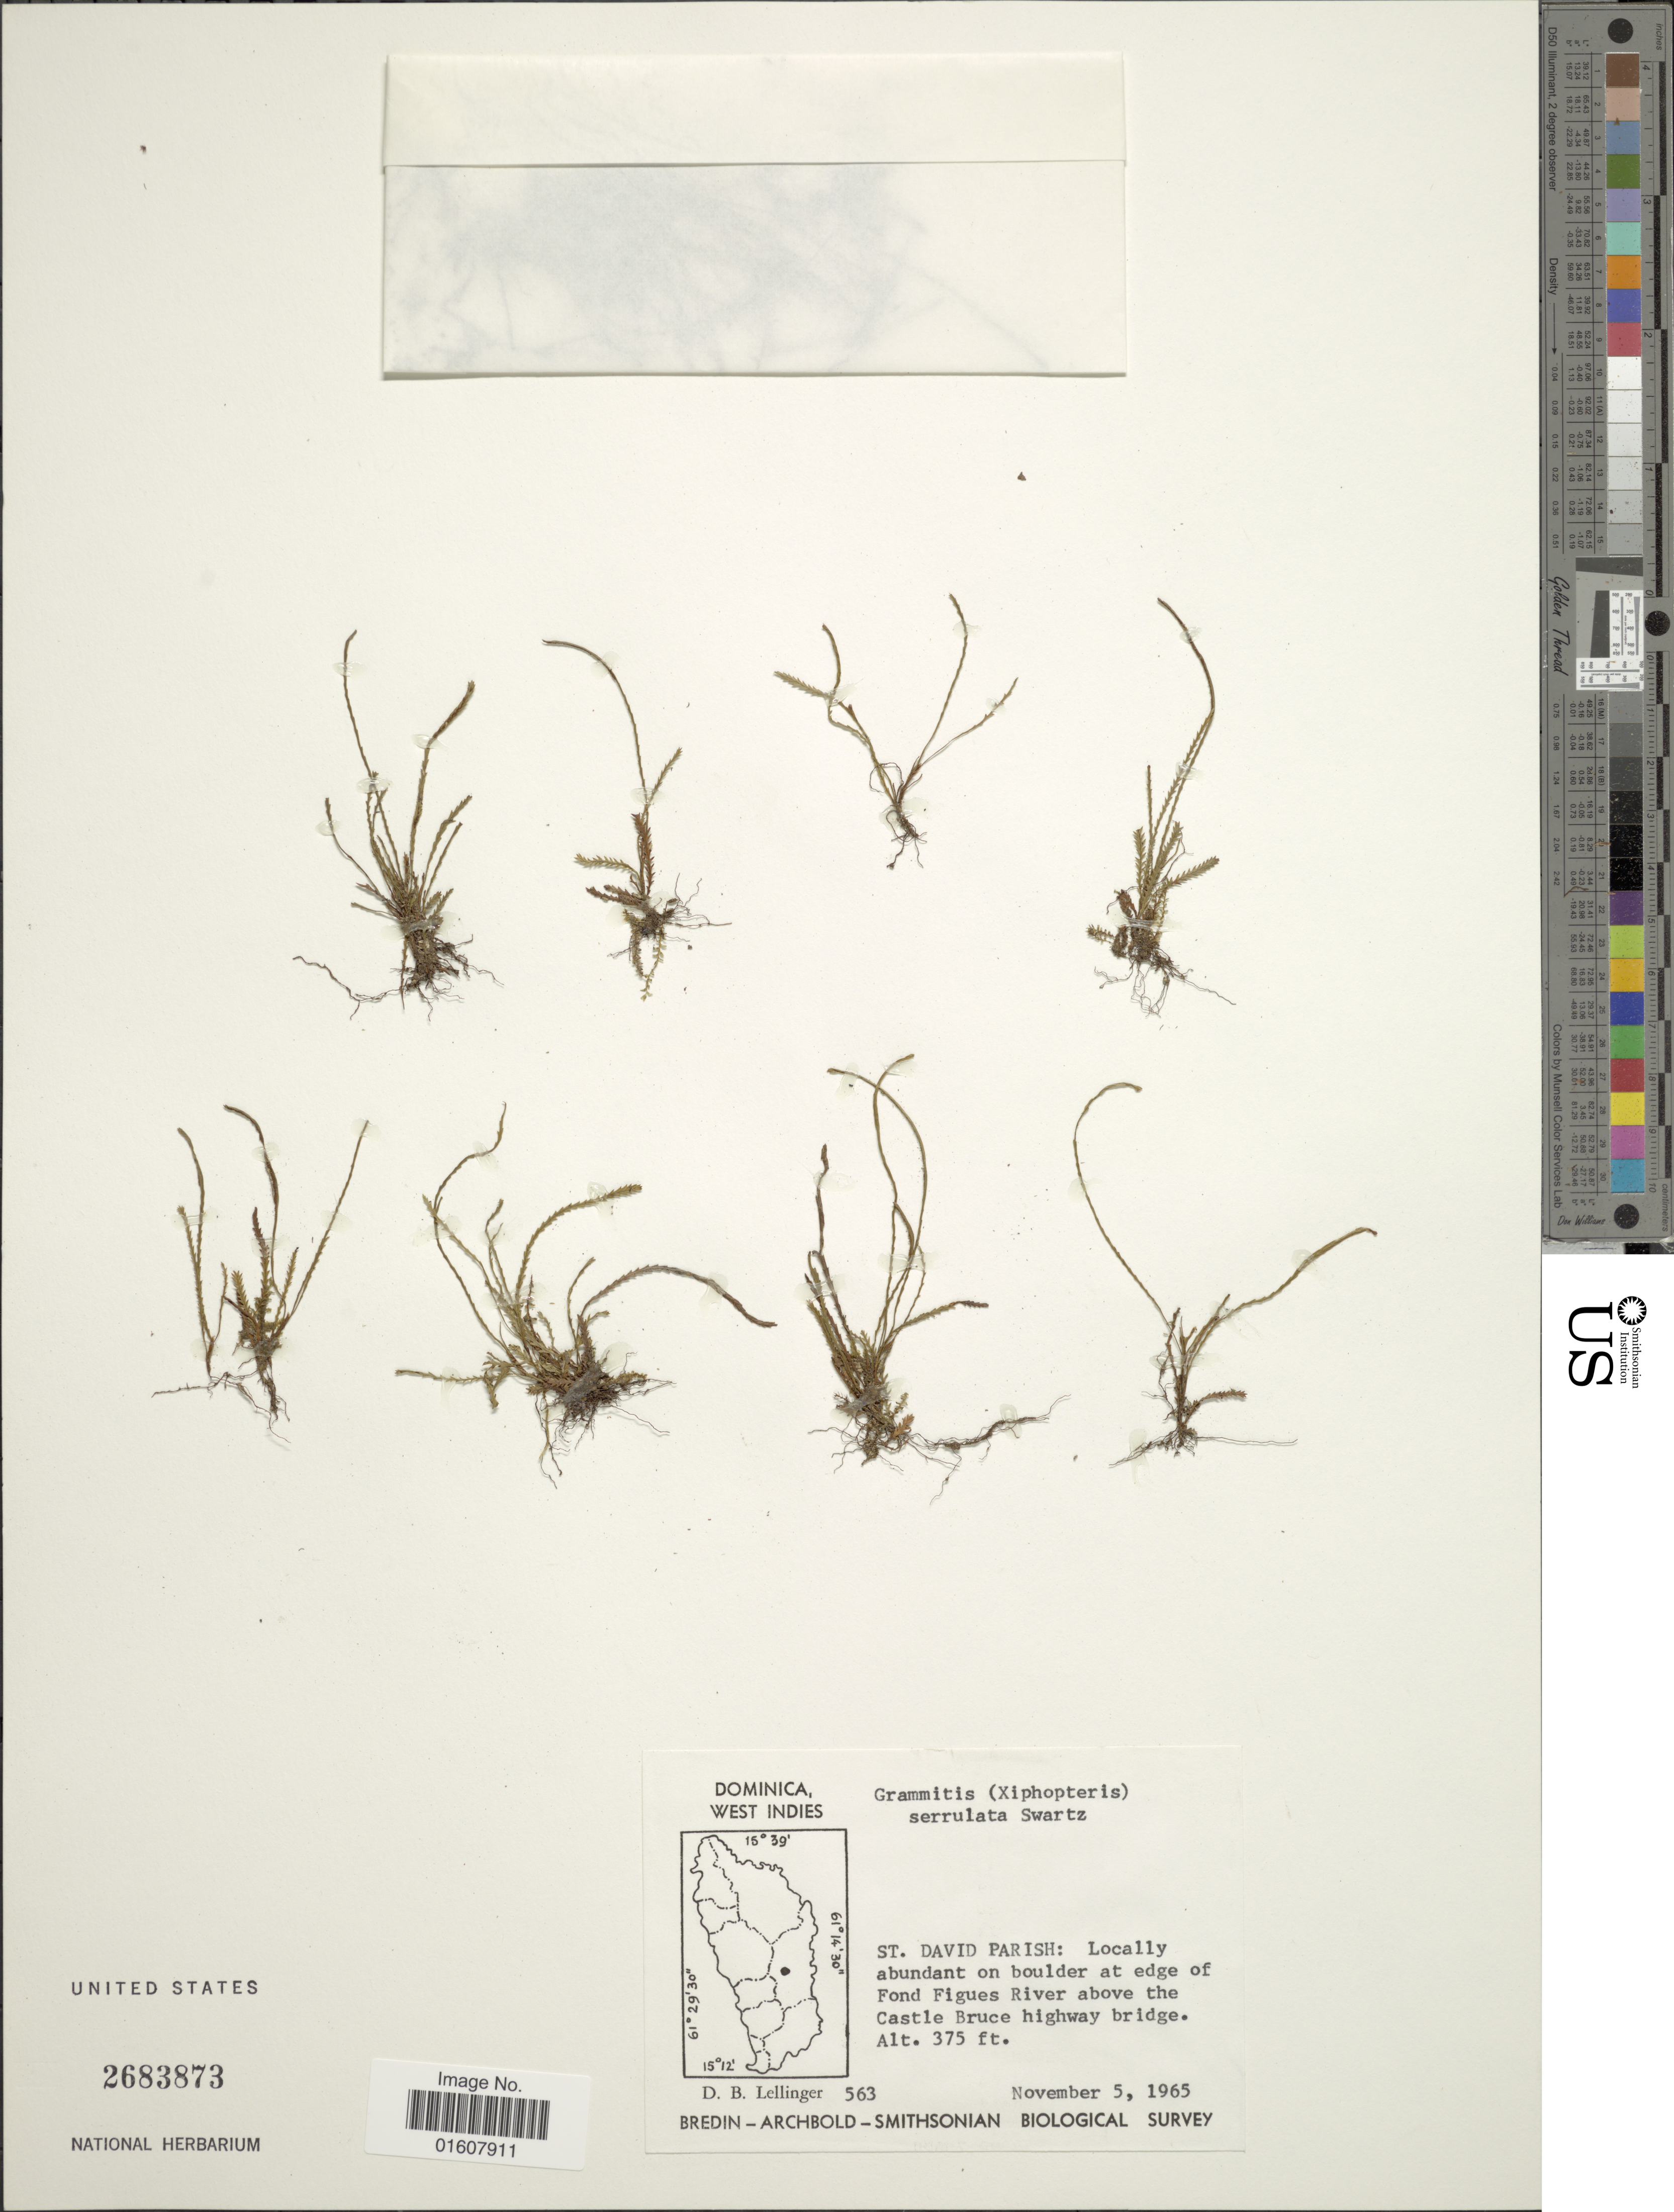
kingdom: Plantae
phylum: Tracheophyta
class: Polypodiopsida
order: Polypodiales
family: Polypodiaceae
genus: Cochlidium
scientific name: Cochlidium serrulatum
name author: (Sw.) L.E. Bishop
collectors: D. B. Lellinger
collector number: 563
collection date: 1965-11-05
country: Dominica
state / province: St. David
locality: At edge of Fond Figues River above the Castle Bruce highway bridge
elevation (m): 114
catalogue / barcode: US 2683873